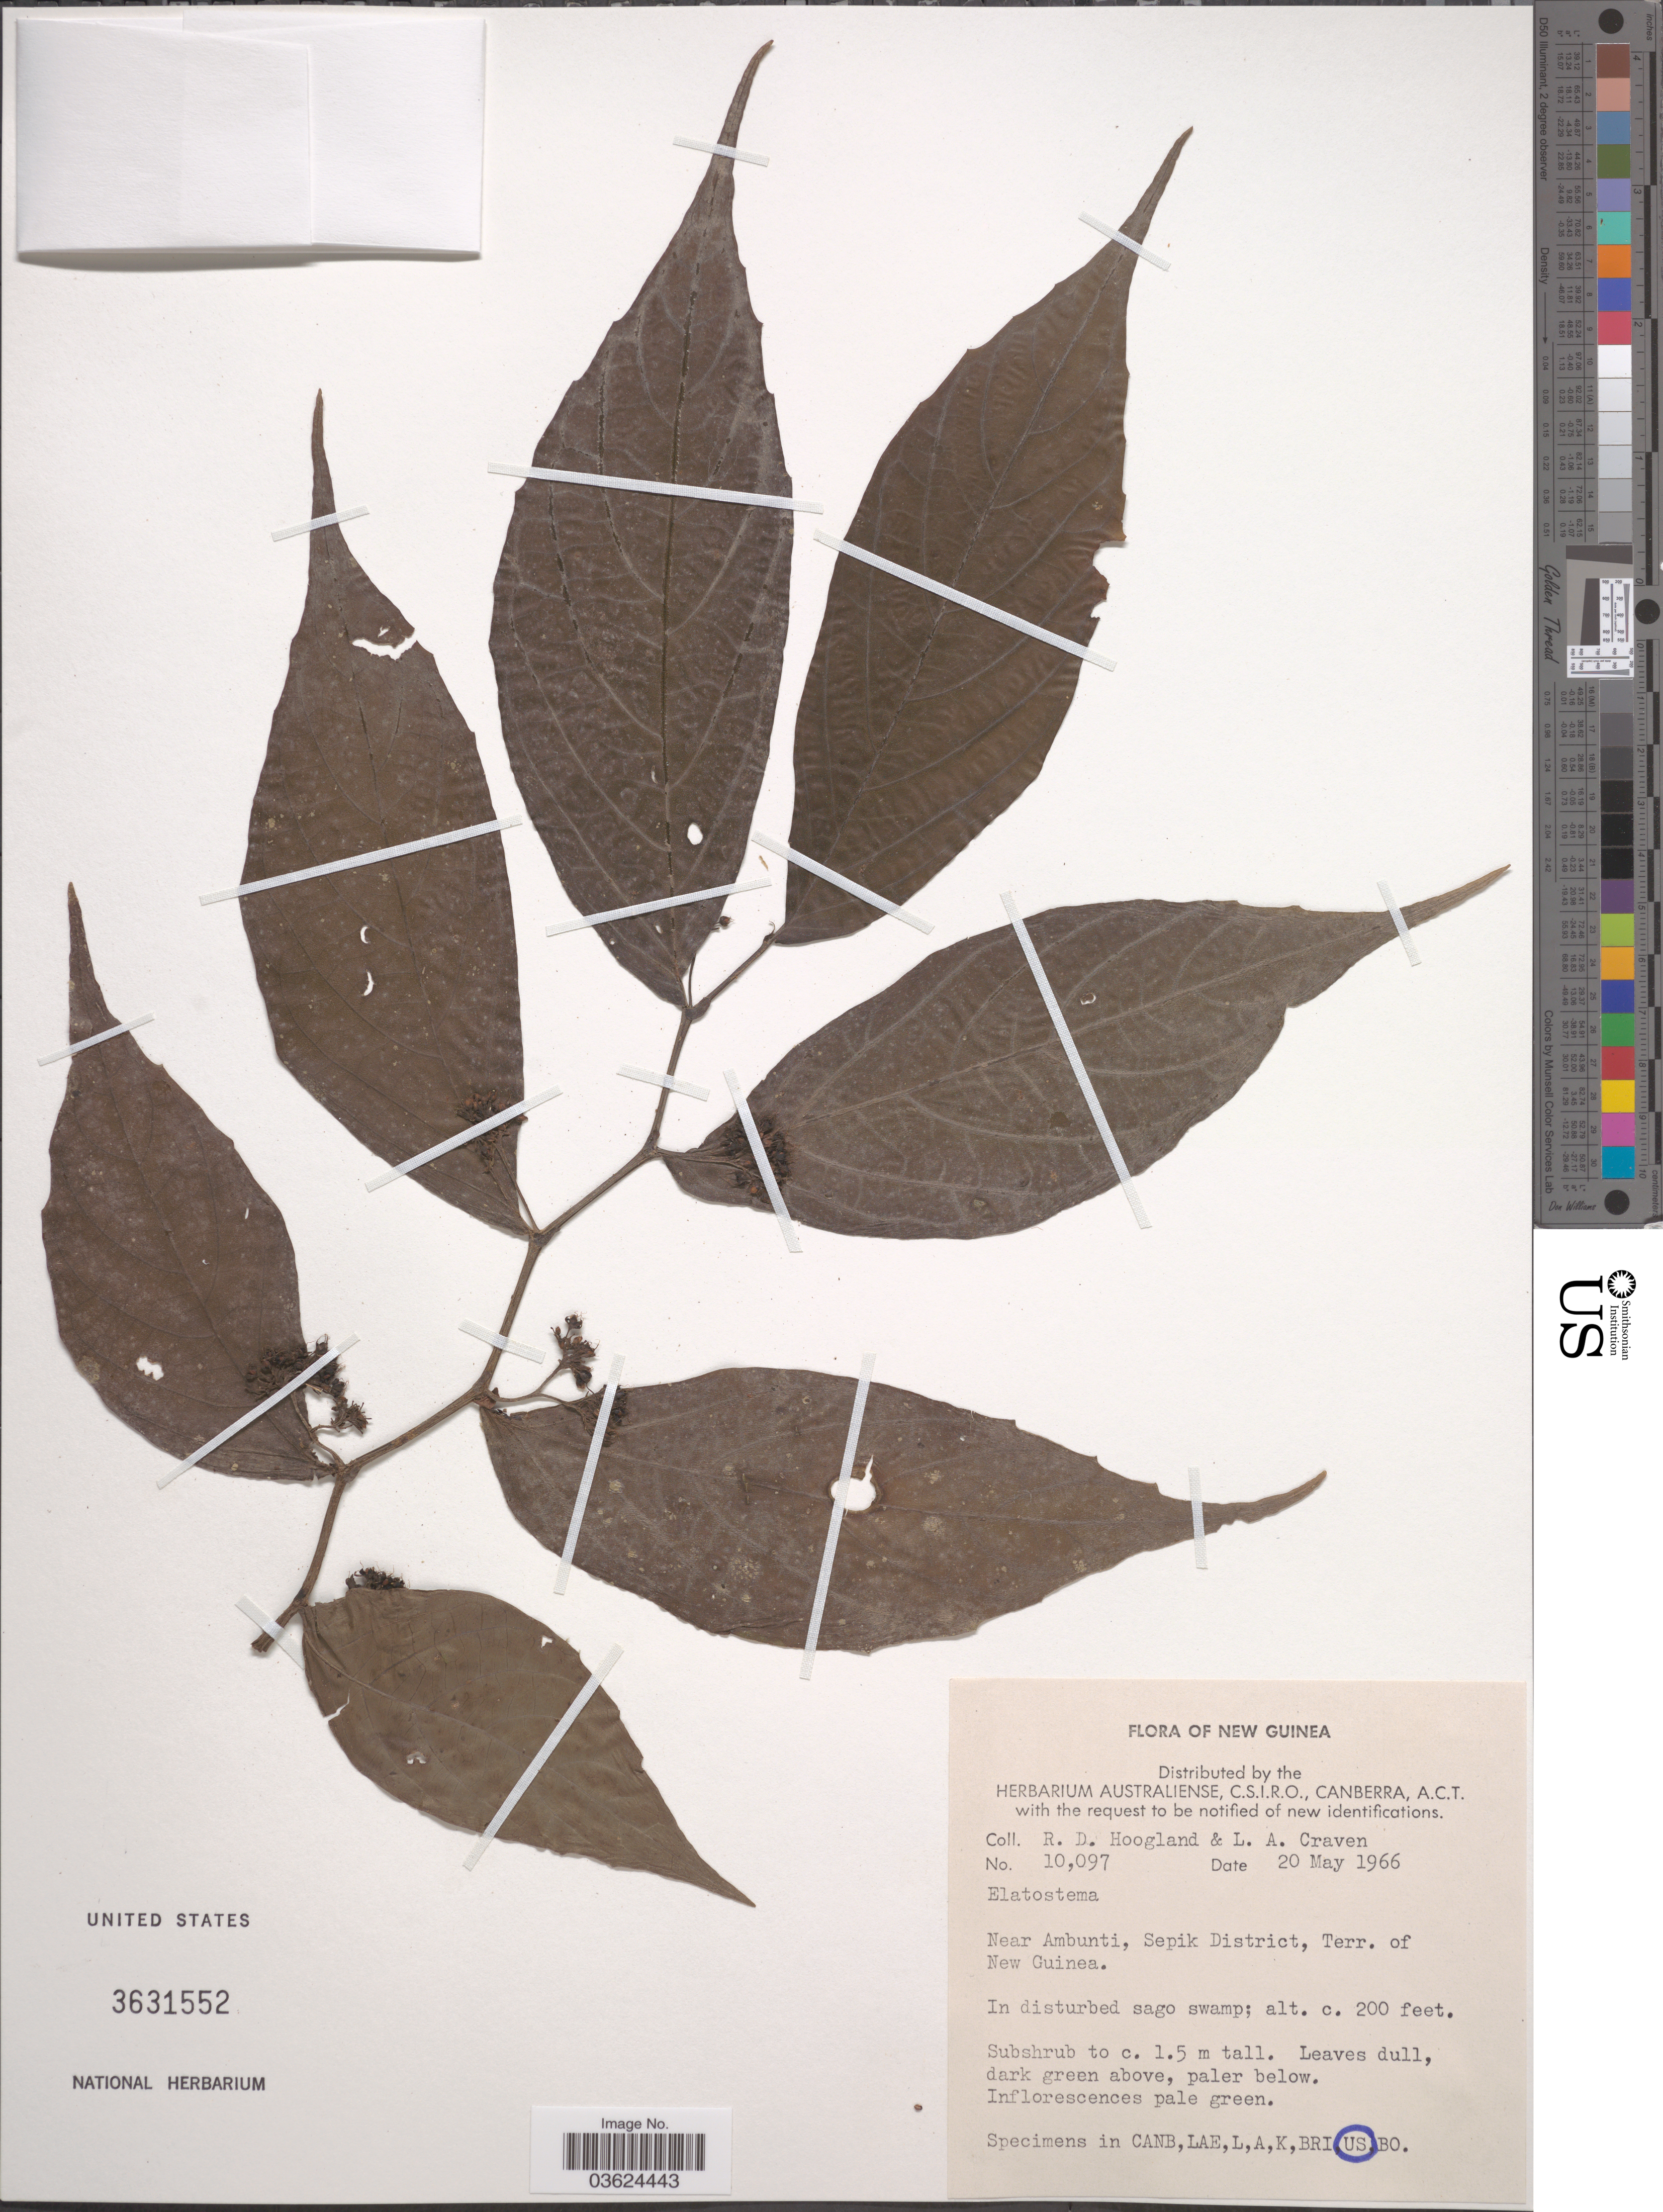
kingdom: Plantae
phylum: Tracheophyta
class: Magnoliopsida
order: Rosales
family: Urticaceae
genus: Elatostema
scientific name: Elatostema sp.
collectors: R. D. Hoogland & L. A. Craven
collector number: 10097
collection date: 1966-05-20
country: Papua New Guinea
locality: New Guinea. Near Ambunti, Sepik District, Terr. of New Guinea.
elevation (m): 61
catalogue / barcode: US 3631552